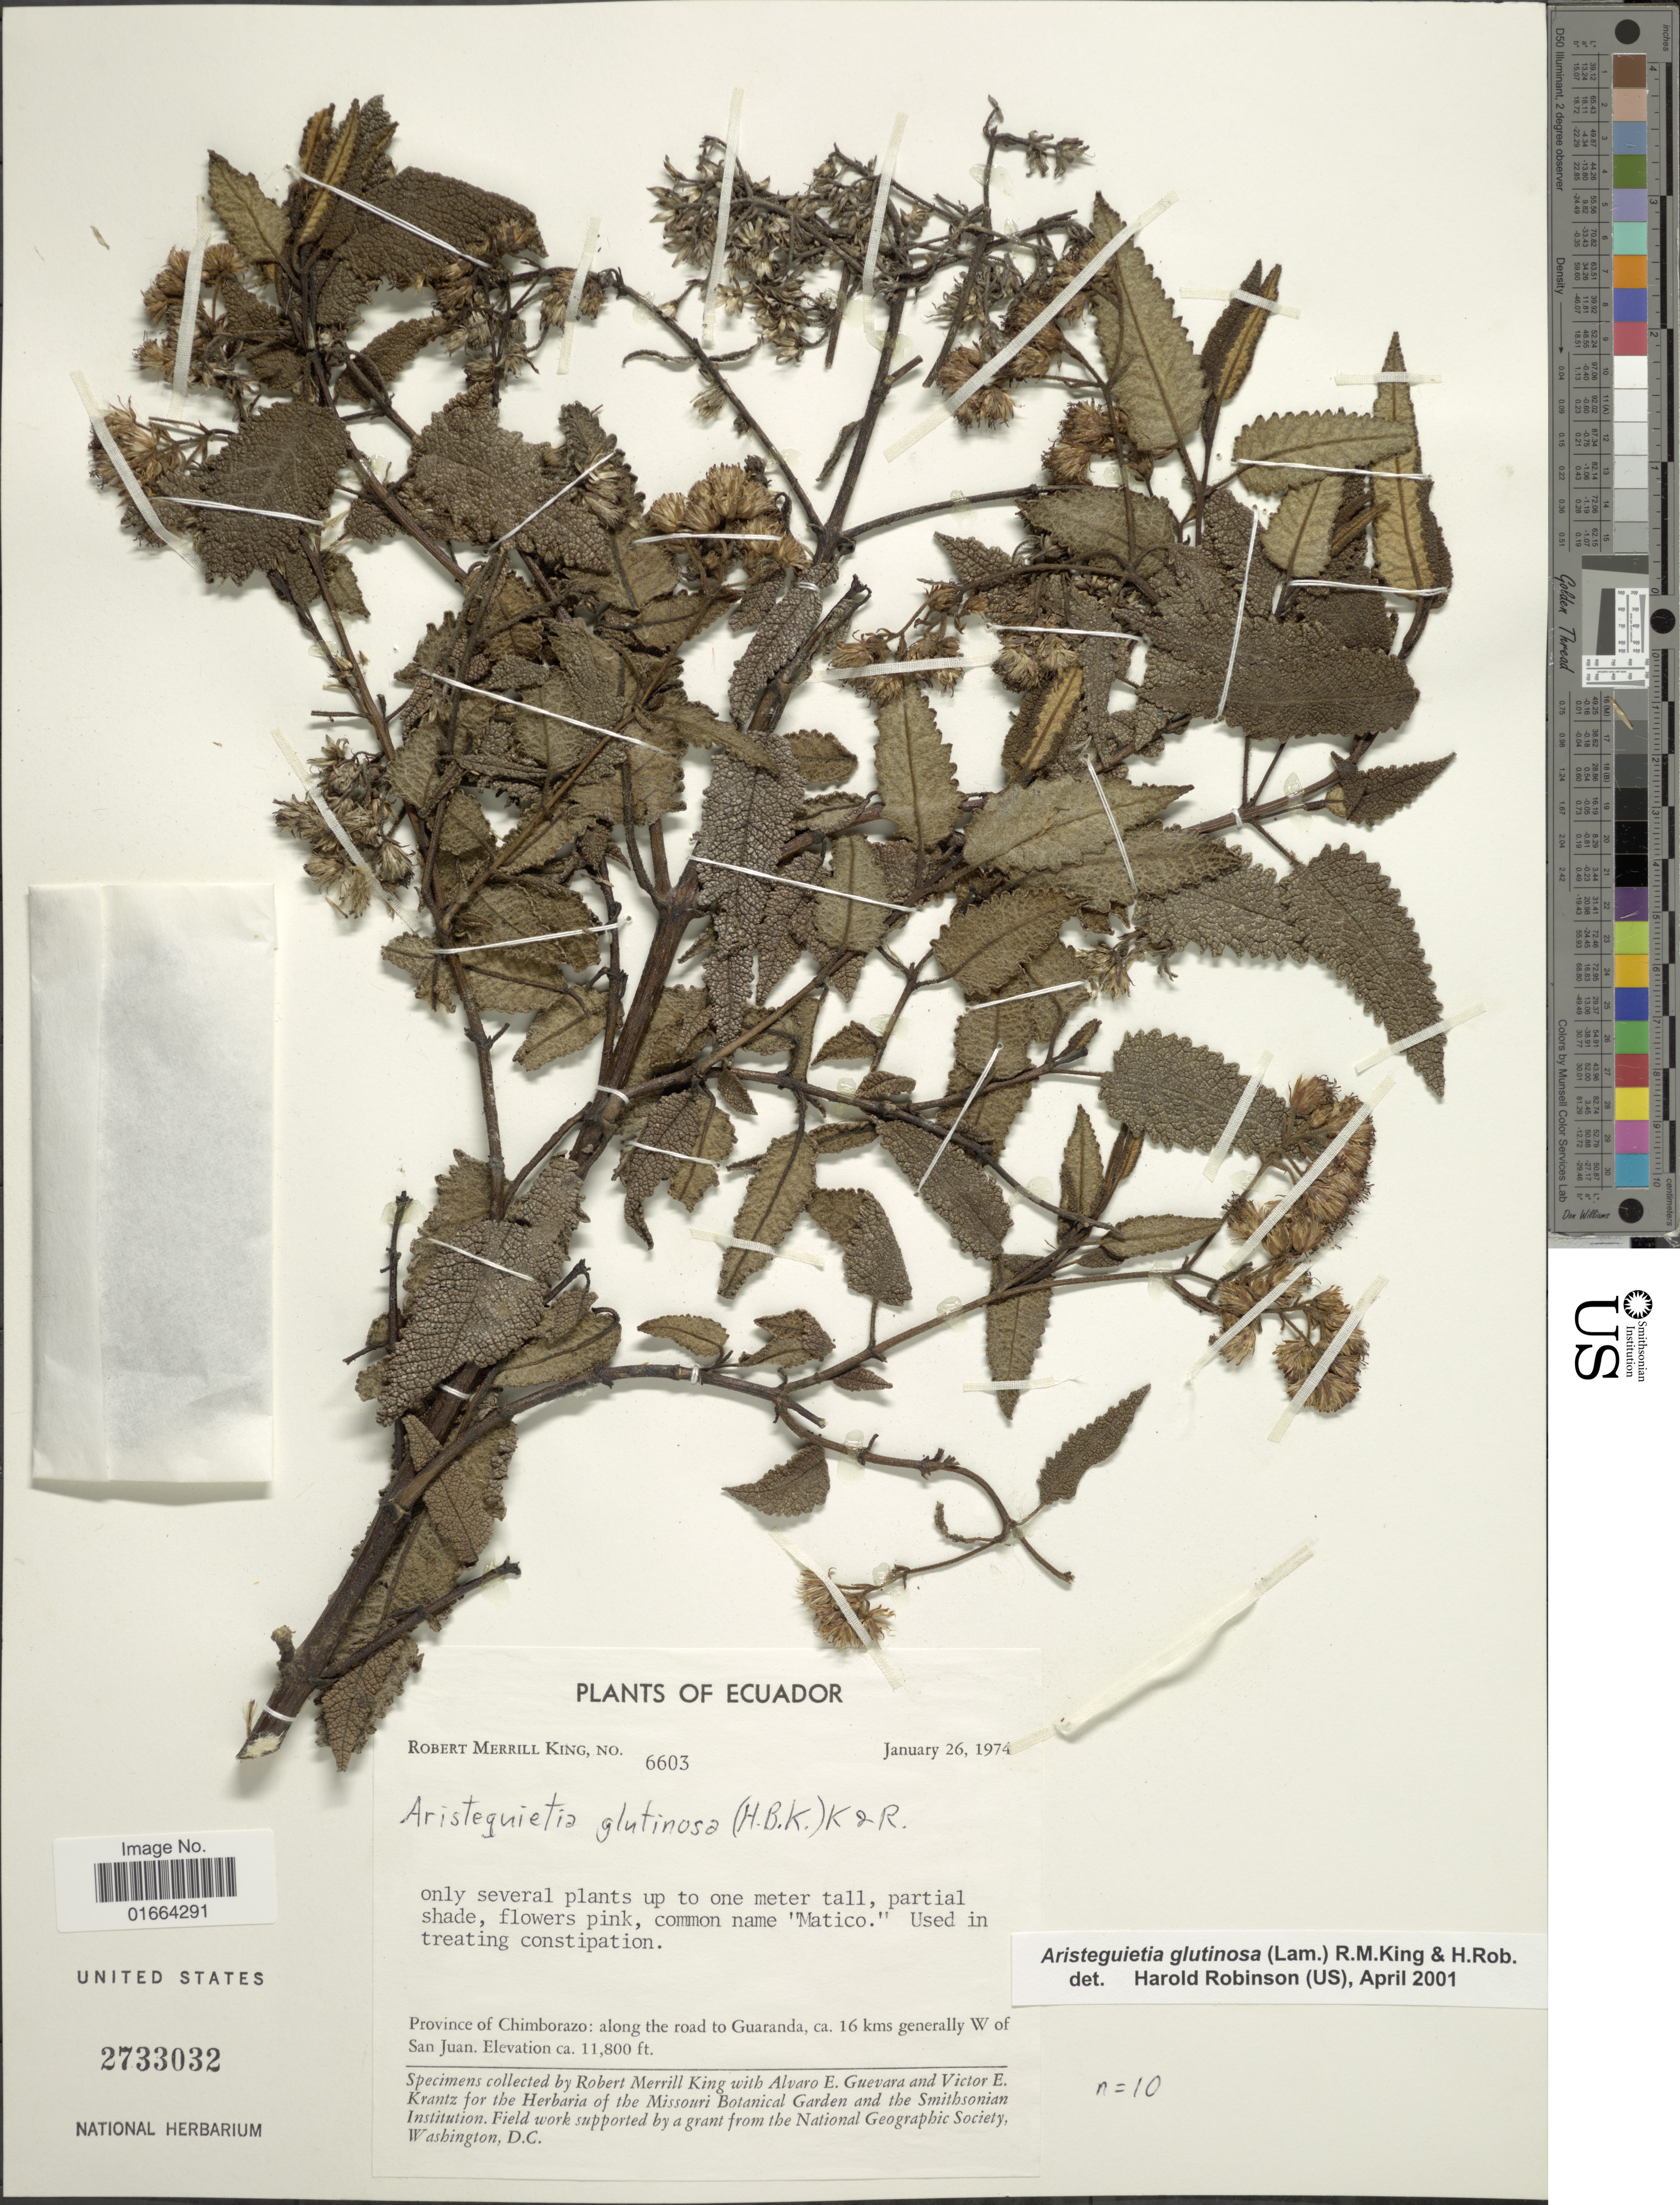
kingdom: Plantae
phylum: Tracheophyta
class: Magnoliopsida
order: Asterales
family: Asteraceae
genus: Aristeguietia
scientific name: Aristeguietia glutinosa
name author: (Lam.) R.M. King & H. Rob.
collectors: R. M. King, A. E. Guevara & V. Krantz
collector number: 6603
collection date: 1974-01-26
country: Ecuador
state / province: Chimborazo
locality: Along the road to Guaranda, ca. 16 kms generally W of San Juan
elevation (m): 3597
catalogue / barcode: US 2733032